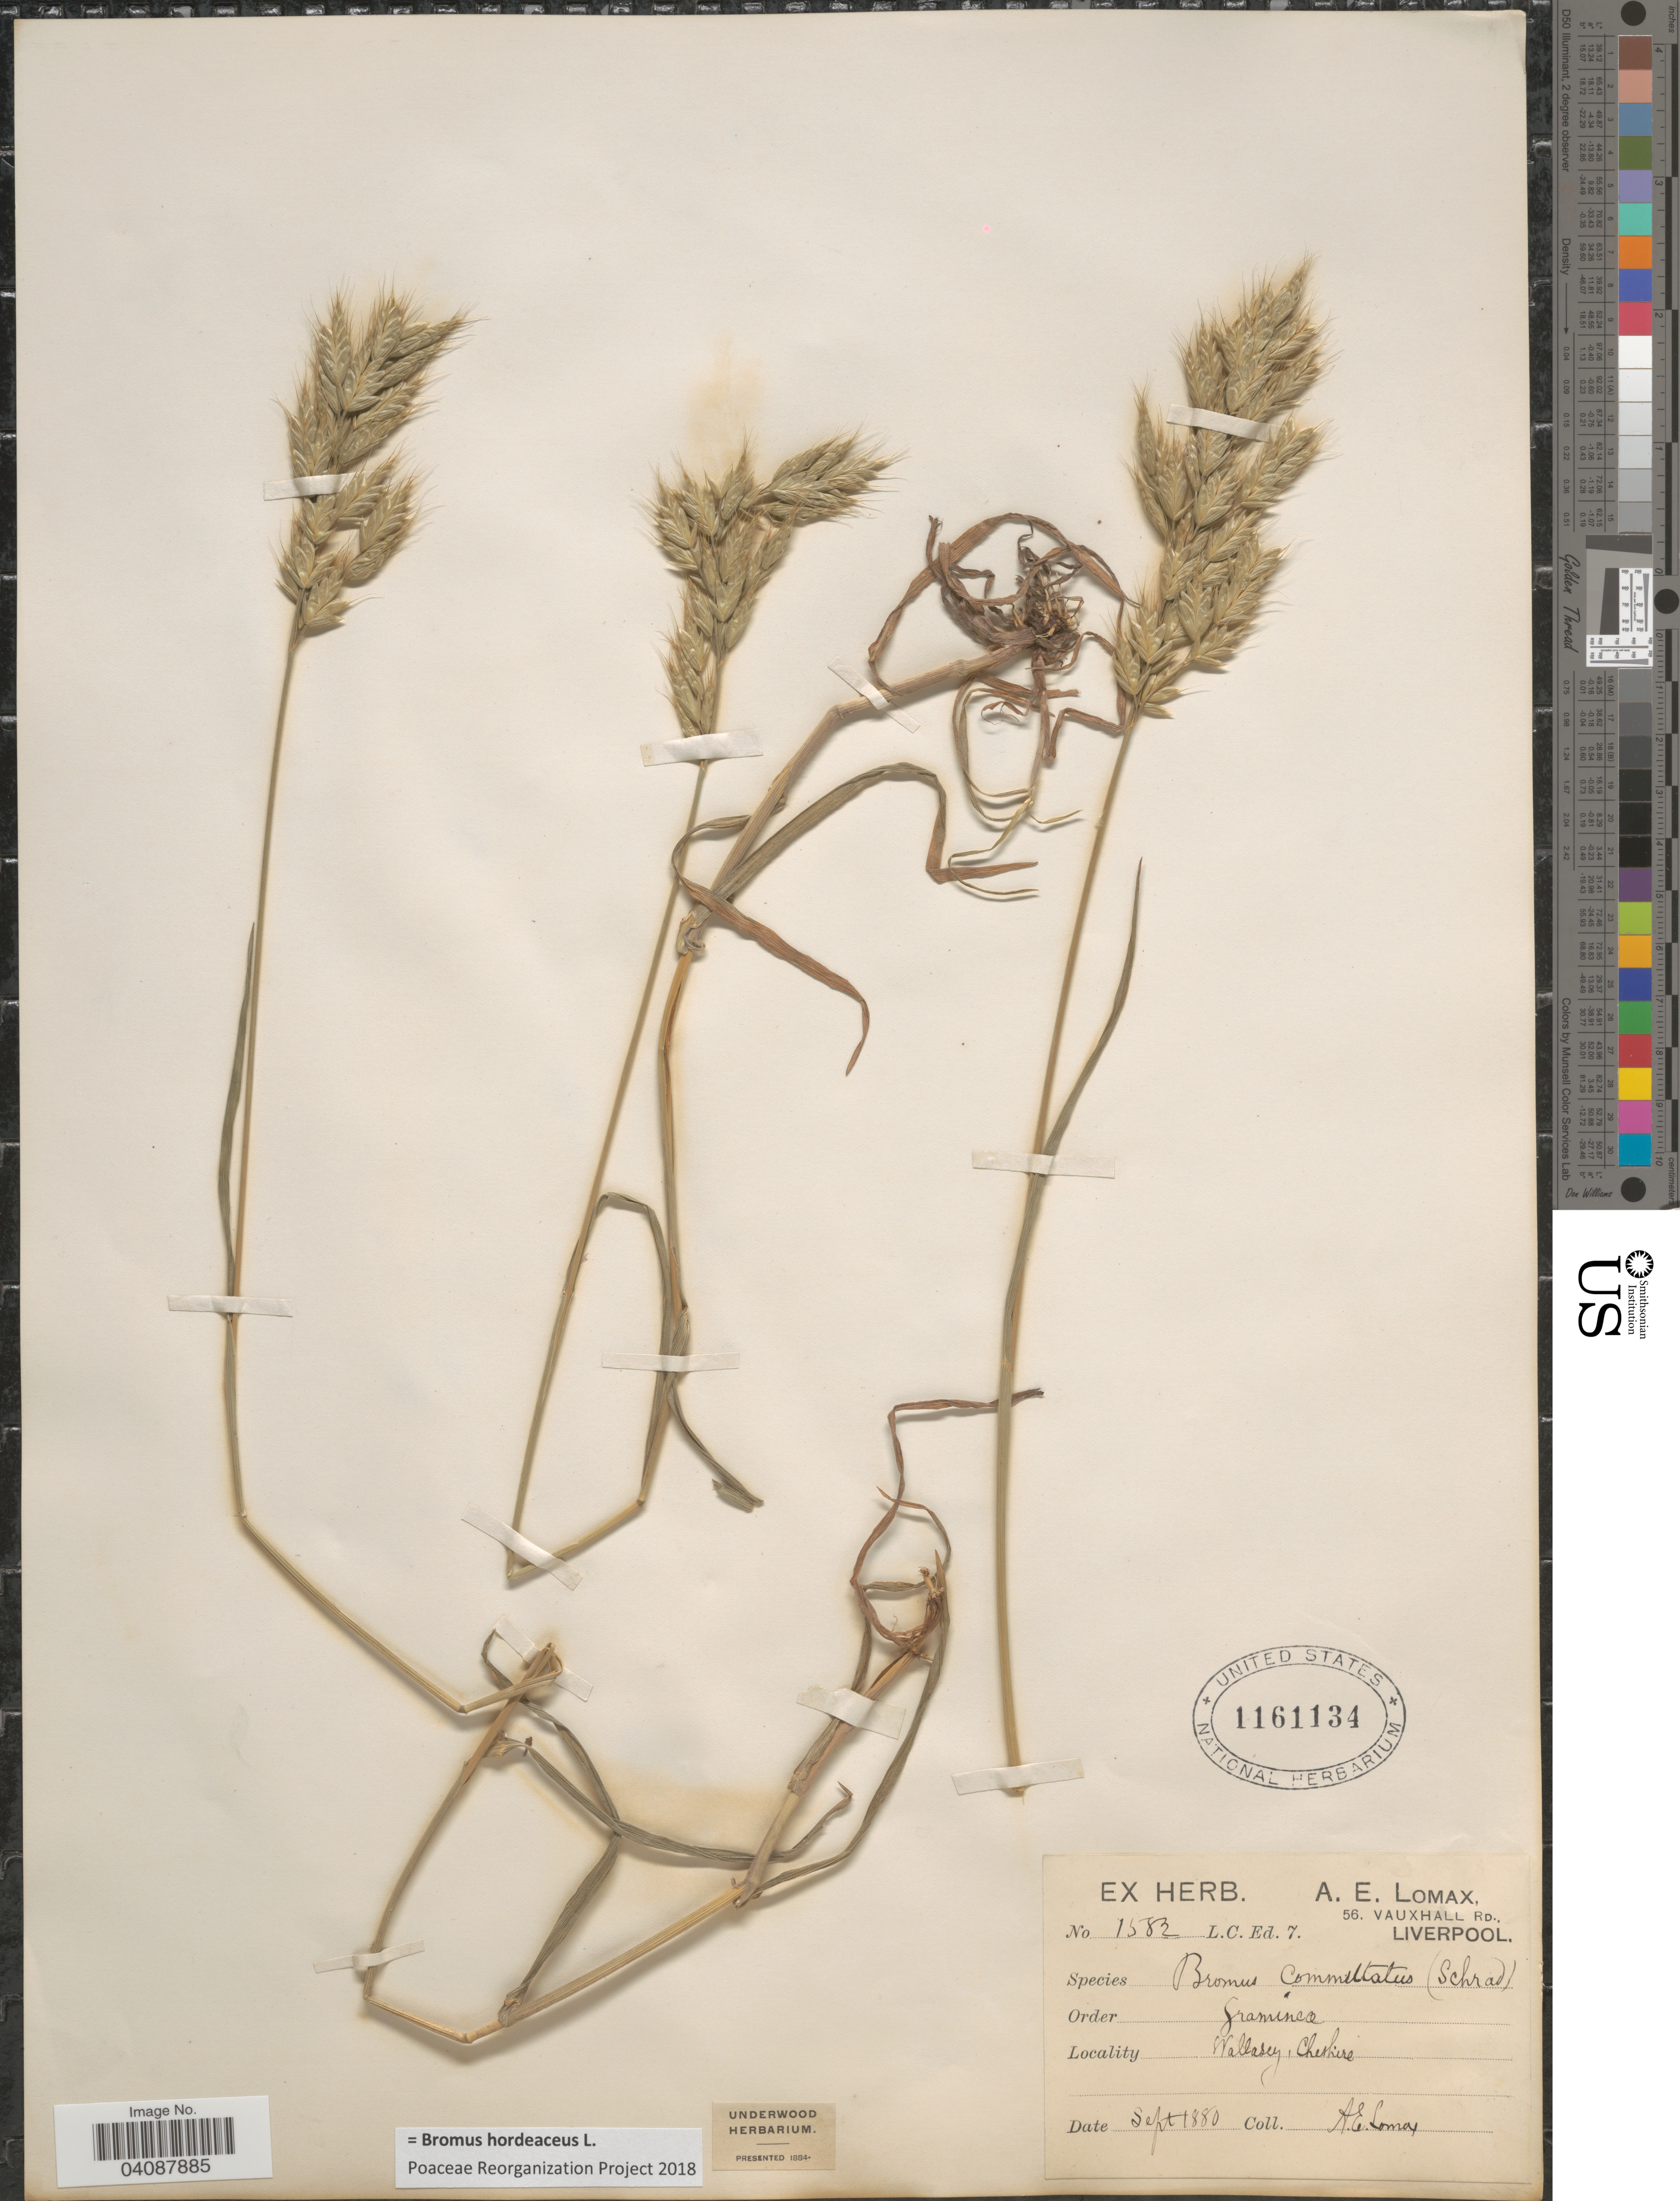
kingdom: Plantae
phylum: Tracheophyta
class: Liliopsida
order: Poales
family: Poaceae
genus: Bromus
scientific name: Bromus hordeaceus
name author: L.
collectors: A. Lomax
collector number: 1582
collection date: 1880-09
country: United Kingdom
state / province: England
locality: Wallasey, Cheshire.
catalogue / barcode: US 1161134